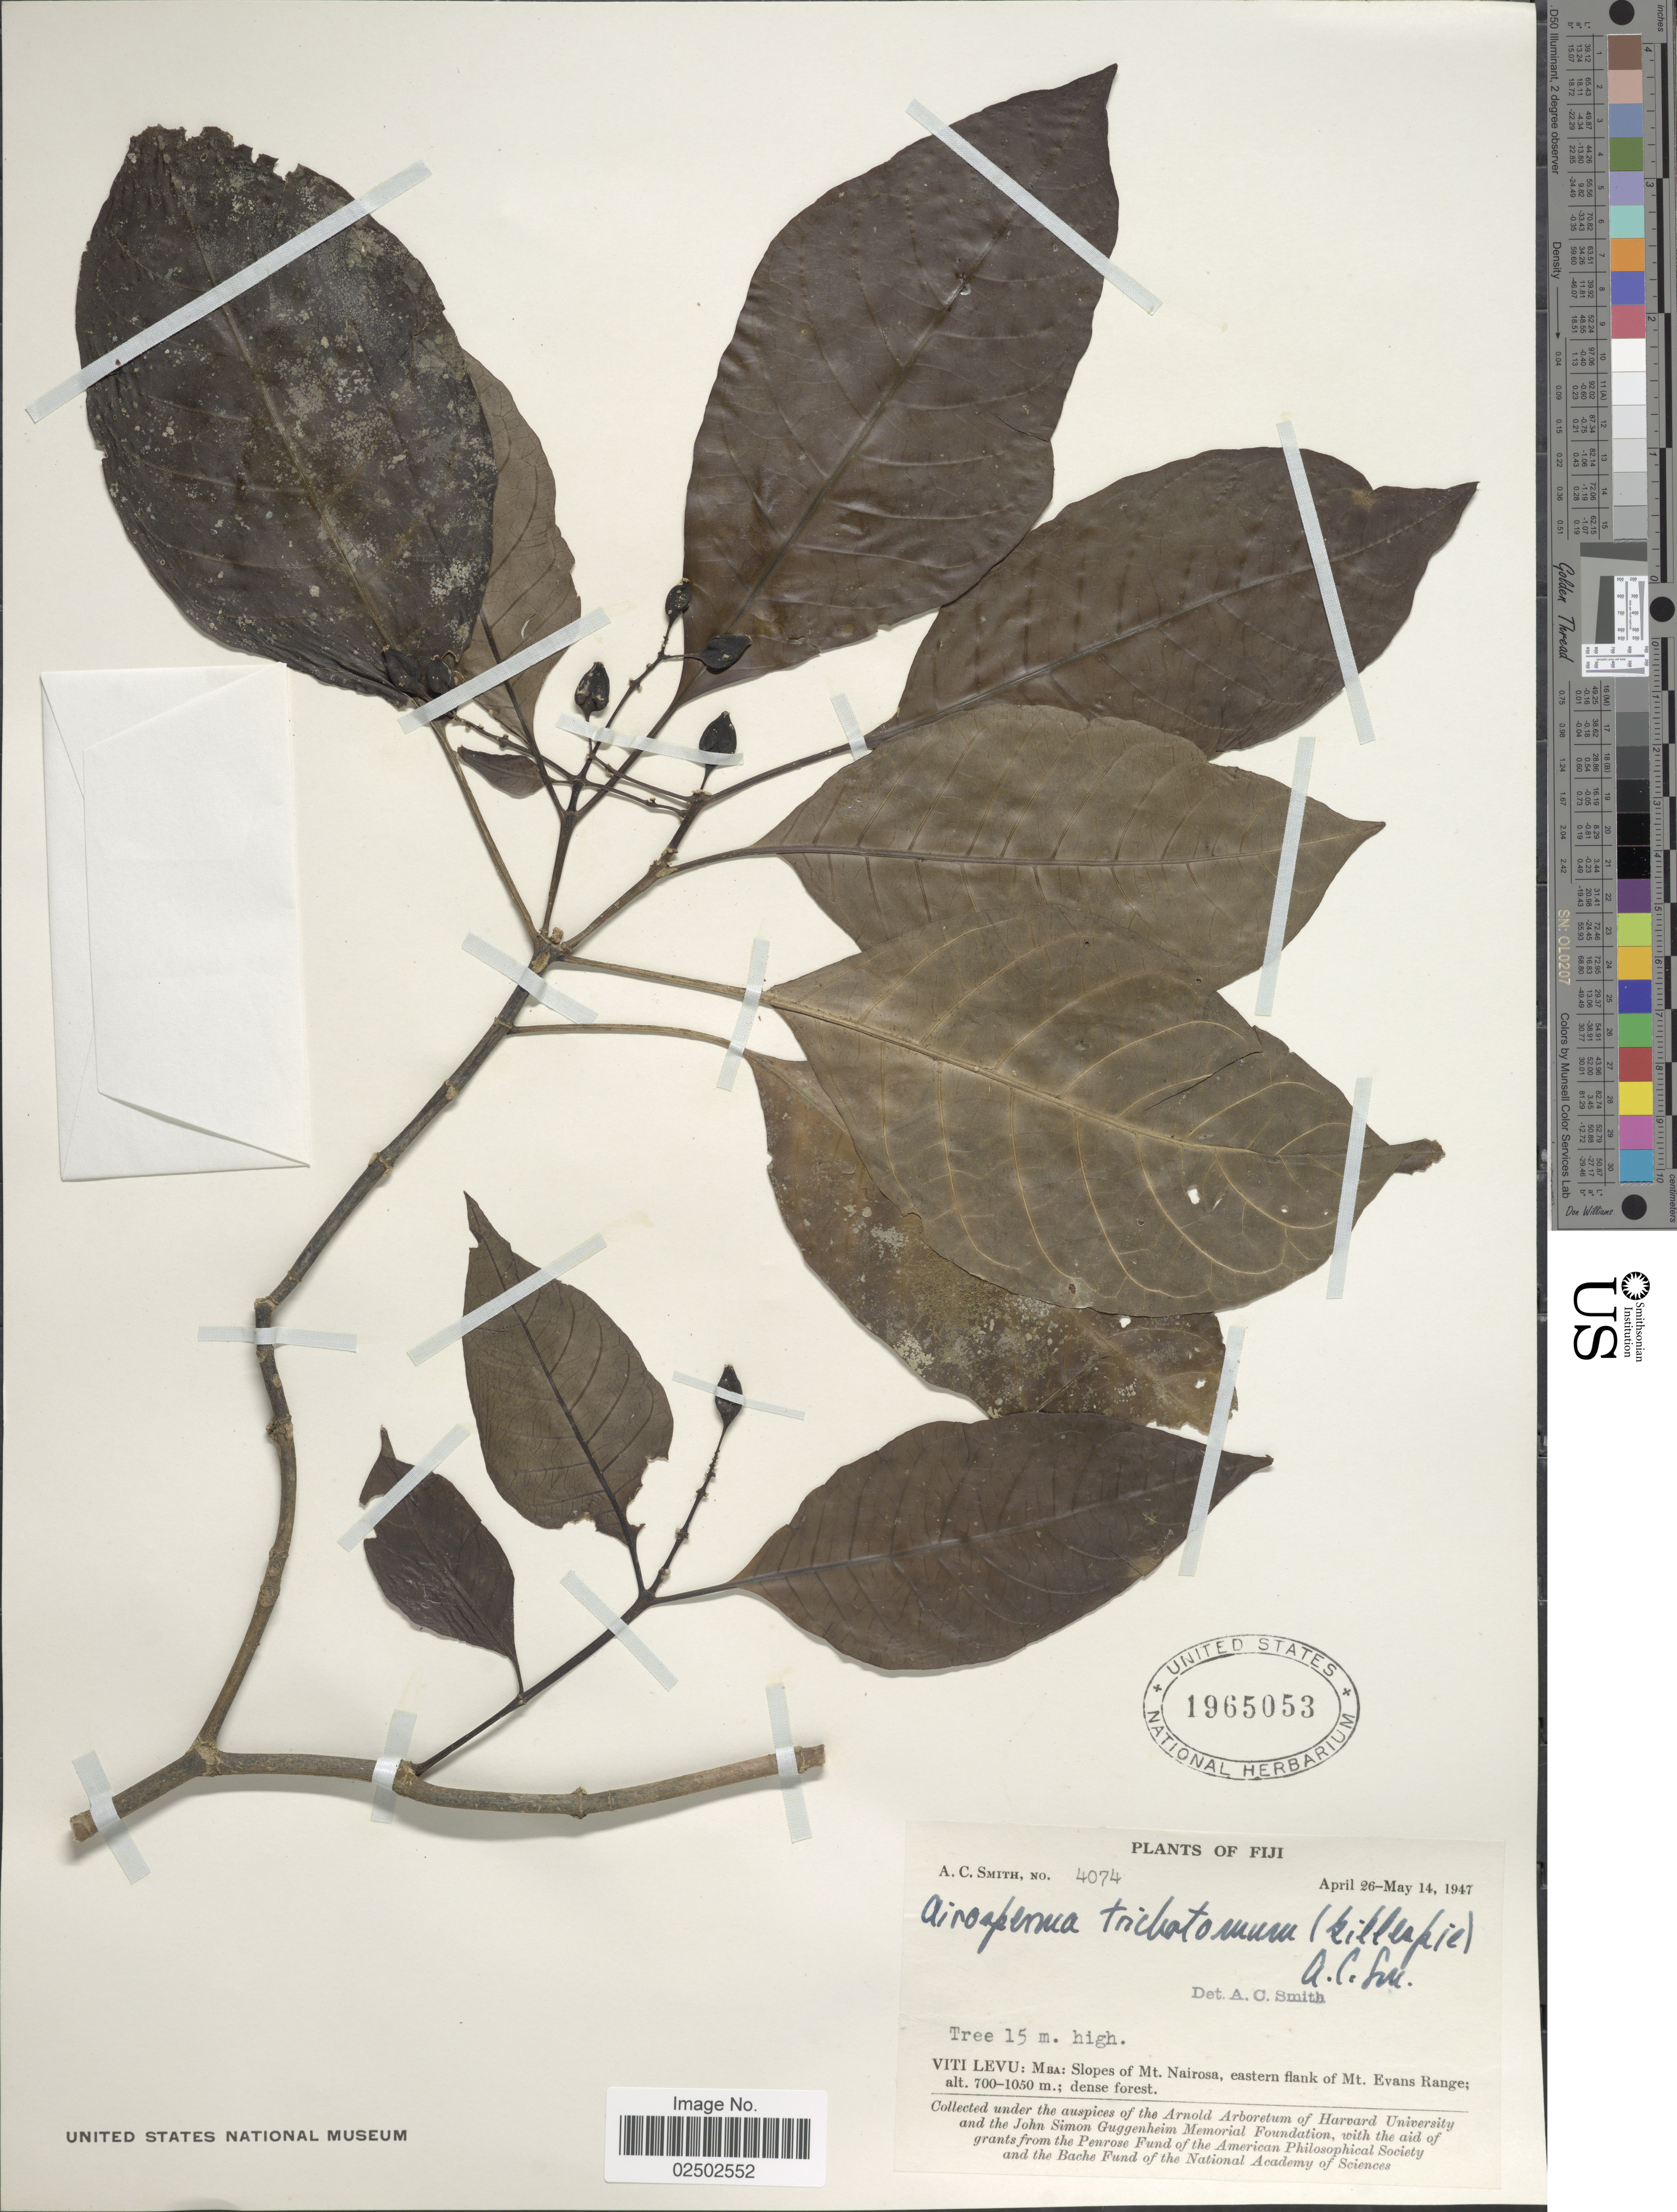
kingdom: Plantae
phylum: Tracheophyta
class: Magnoliopsida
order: Gentianales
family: Rubiaceae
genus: Airosperma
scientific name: Airosperma trichotomum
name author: (Gillespie) A.C. Sm.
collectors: A. C. Smith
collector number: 4074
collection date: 1947-04-26/1947-05-14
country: Fiji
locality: Viti Levu: Mba: Slopes of Mt. Nairosa, eastern flank of Mt. Evans Range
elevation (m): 700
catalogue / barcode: US 1965053